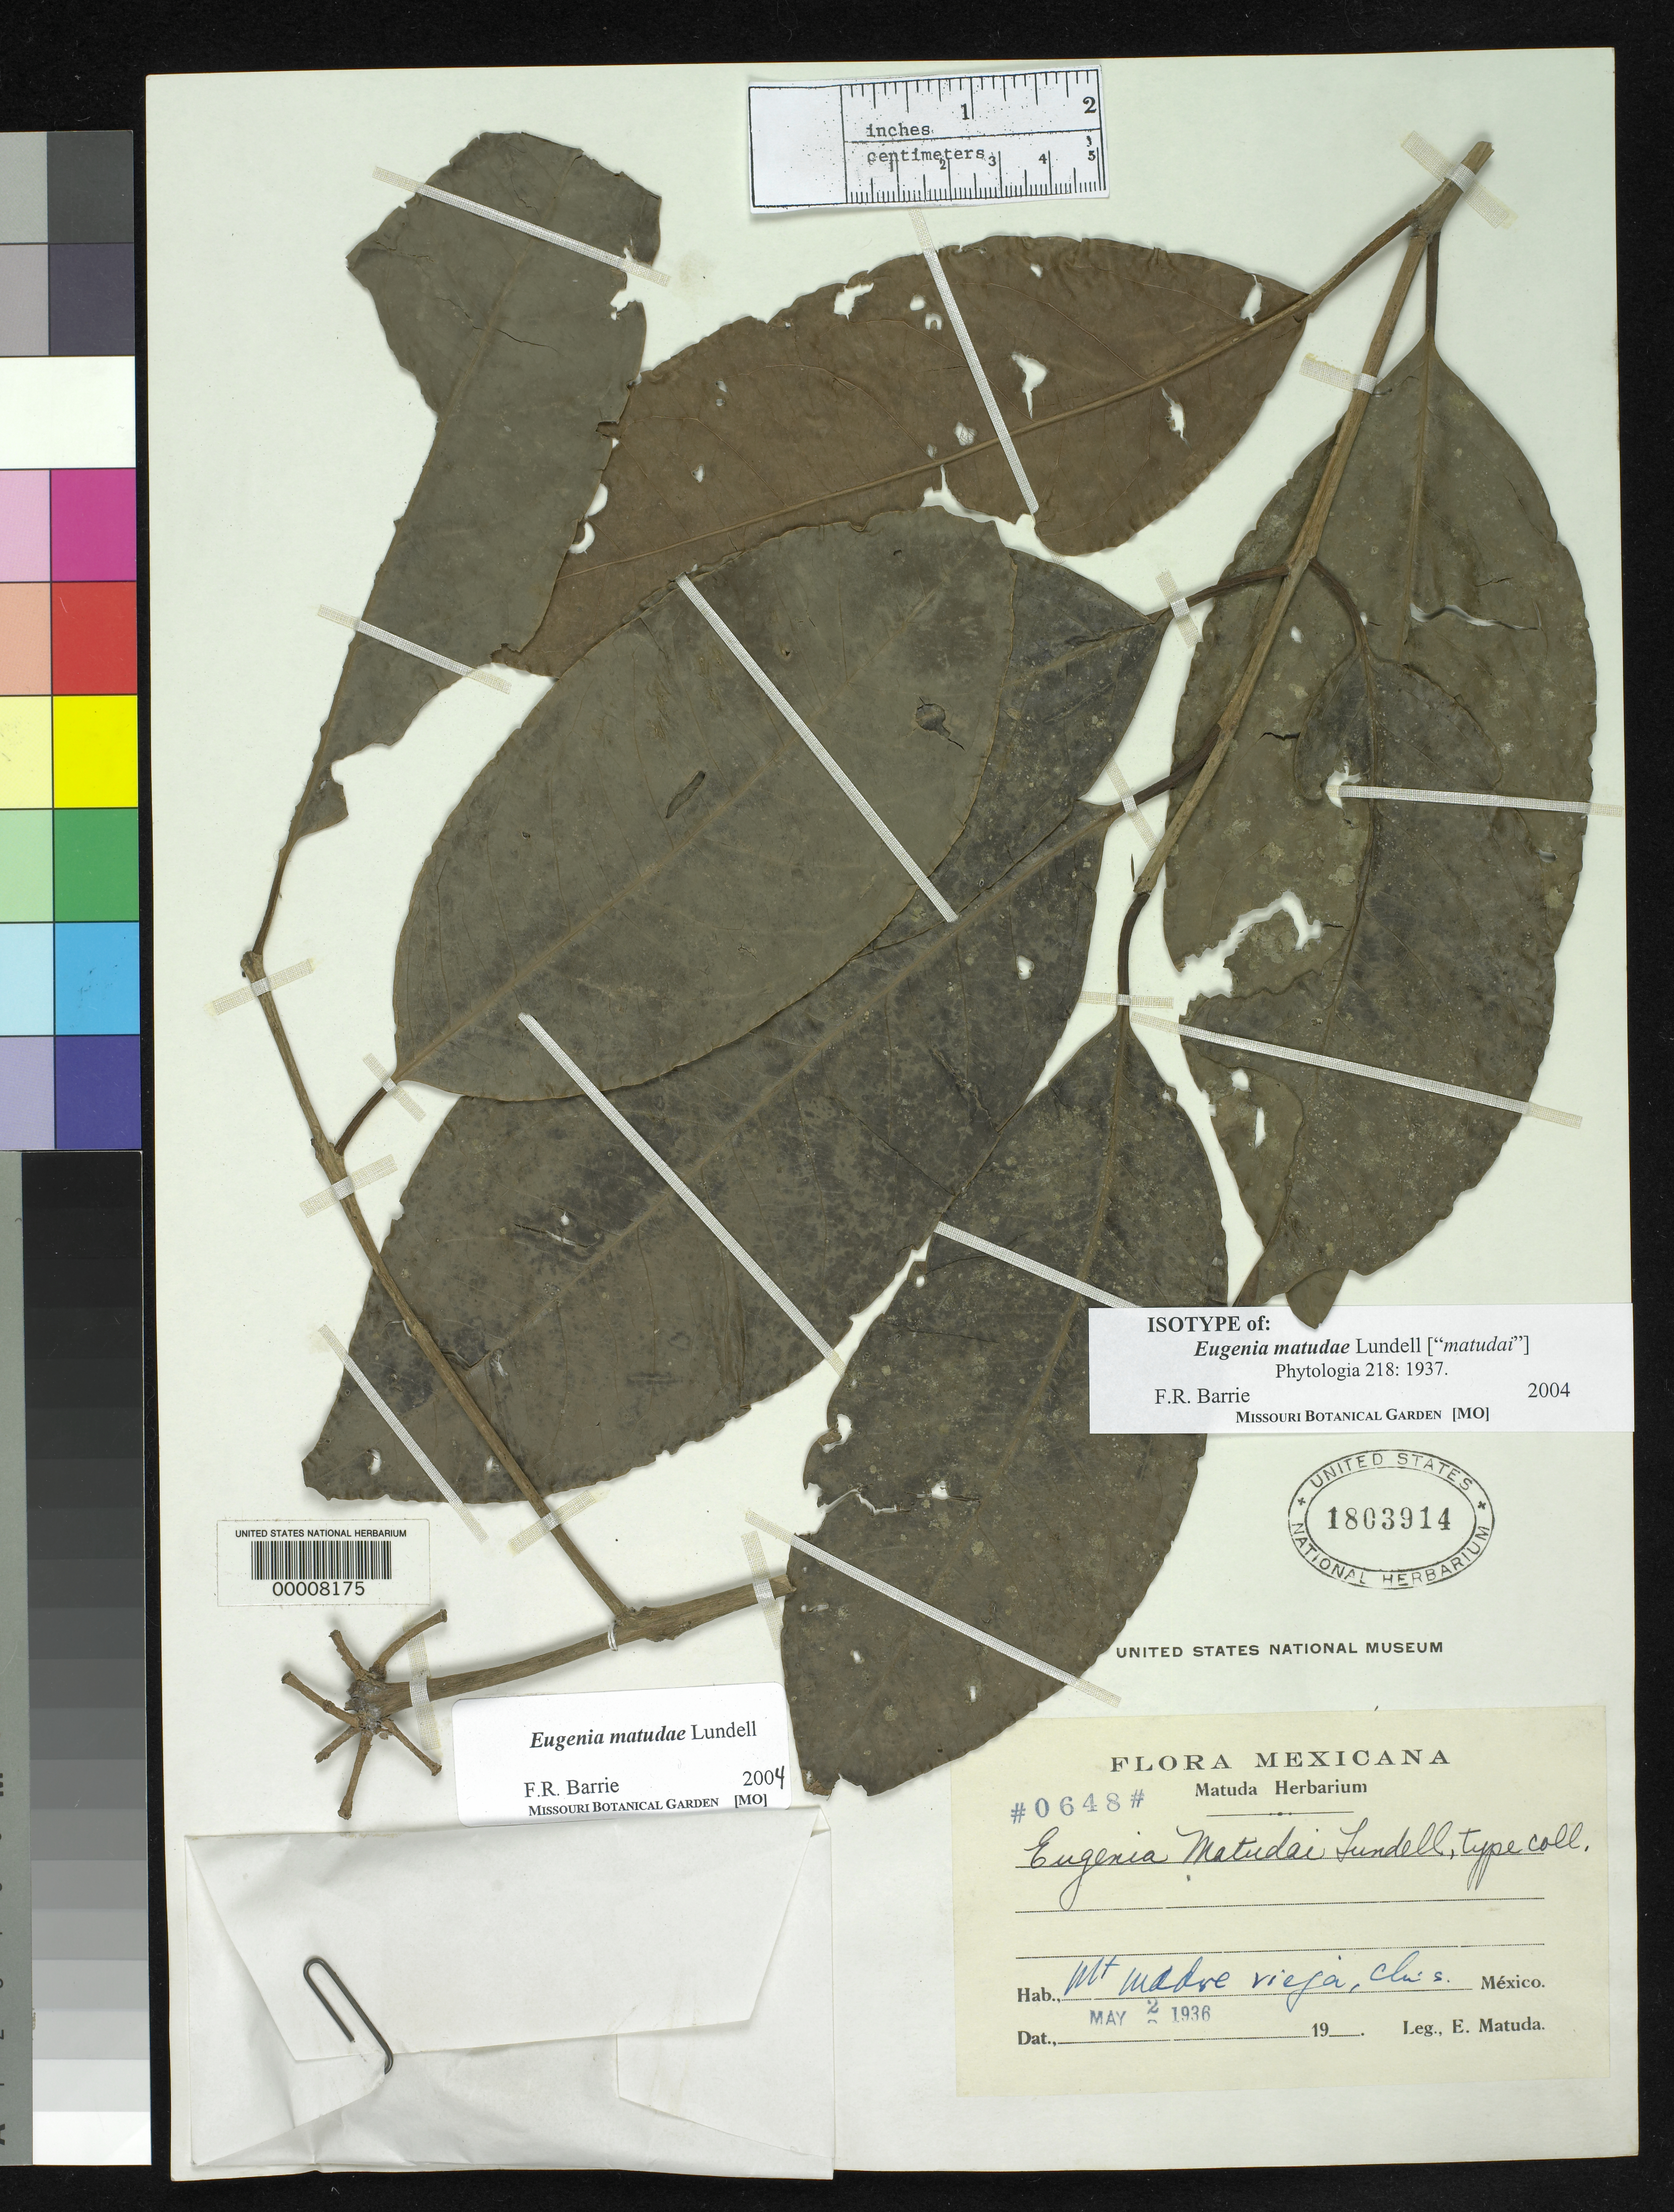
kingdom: Plantae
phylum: Tracheophyta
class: Magnoliopsida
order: Myrtales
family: Myrtaceae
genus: Eugenia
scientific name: Eugenia matudae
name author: Lundell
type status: Isotype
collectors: E. Matuda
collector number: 648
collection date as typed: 02 May 1936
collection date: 1936-05-02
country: Mexico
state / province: Chiapas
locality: Mt. Madre Vieje.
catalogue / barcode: US 1803914